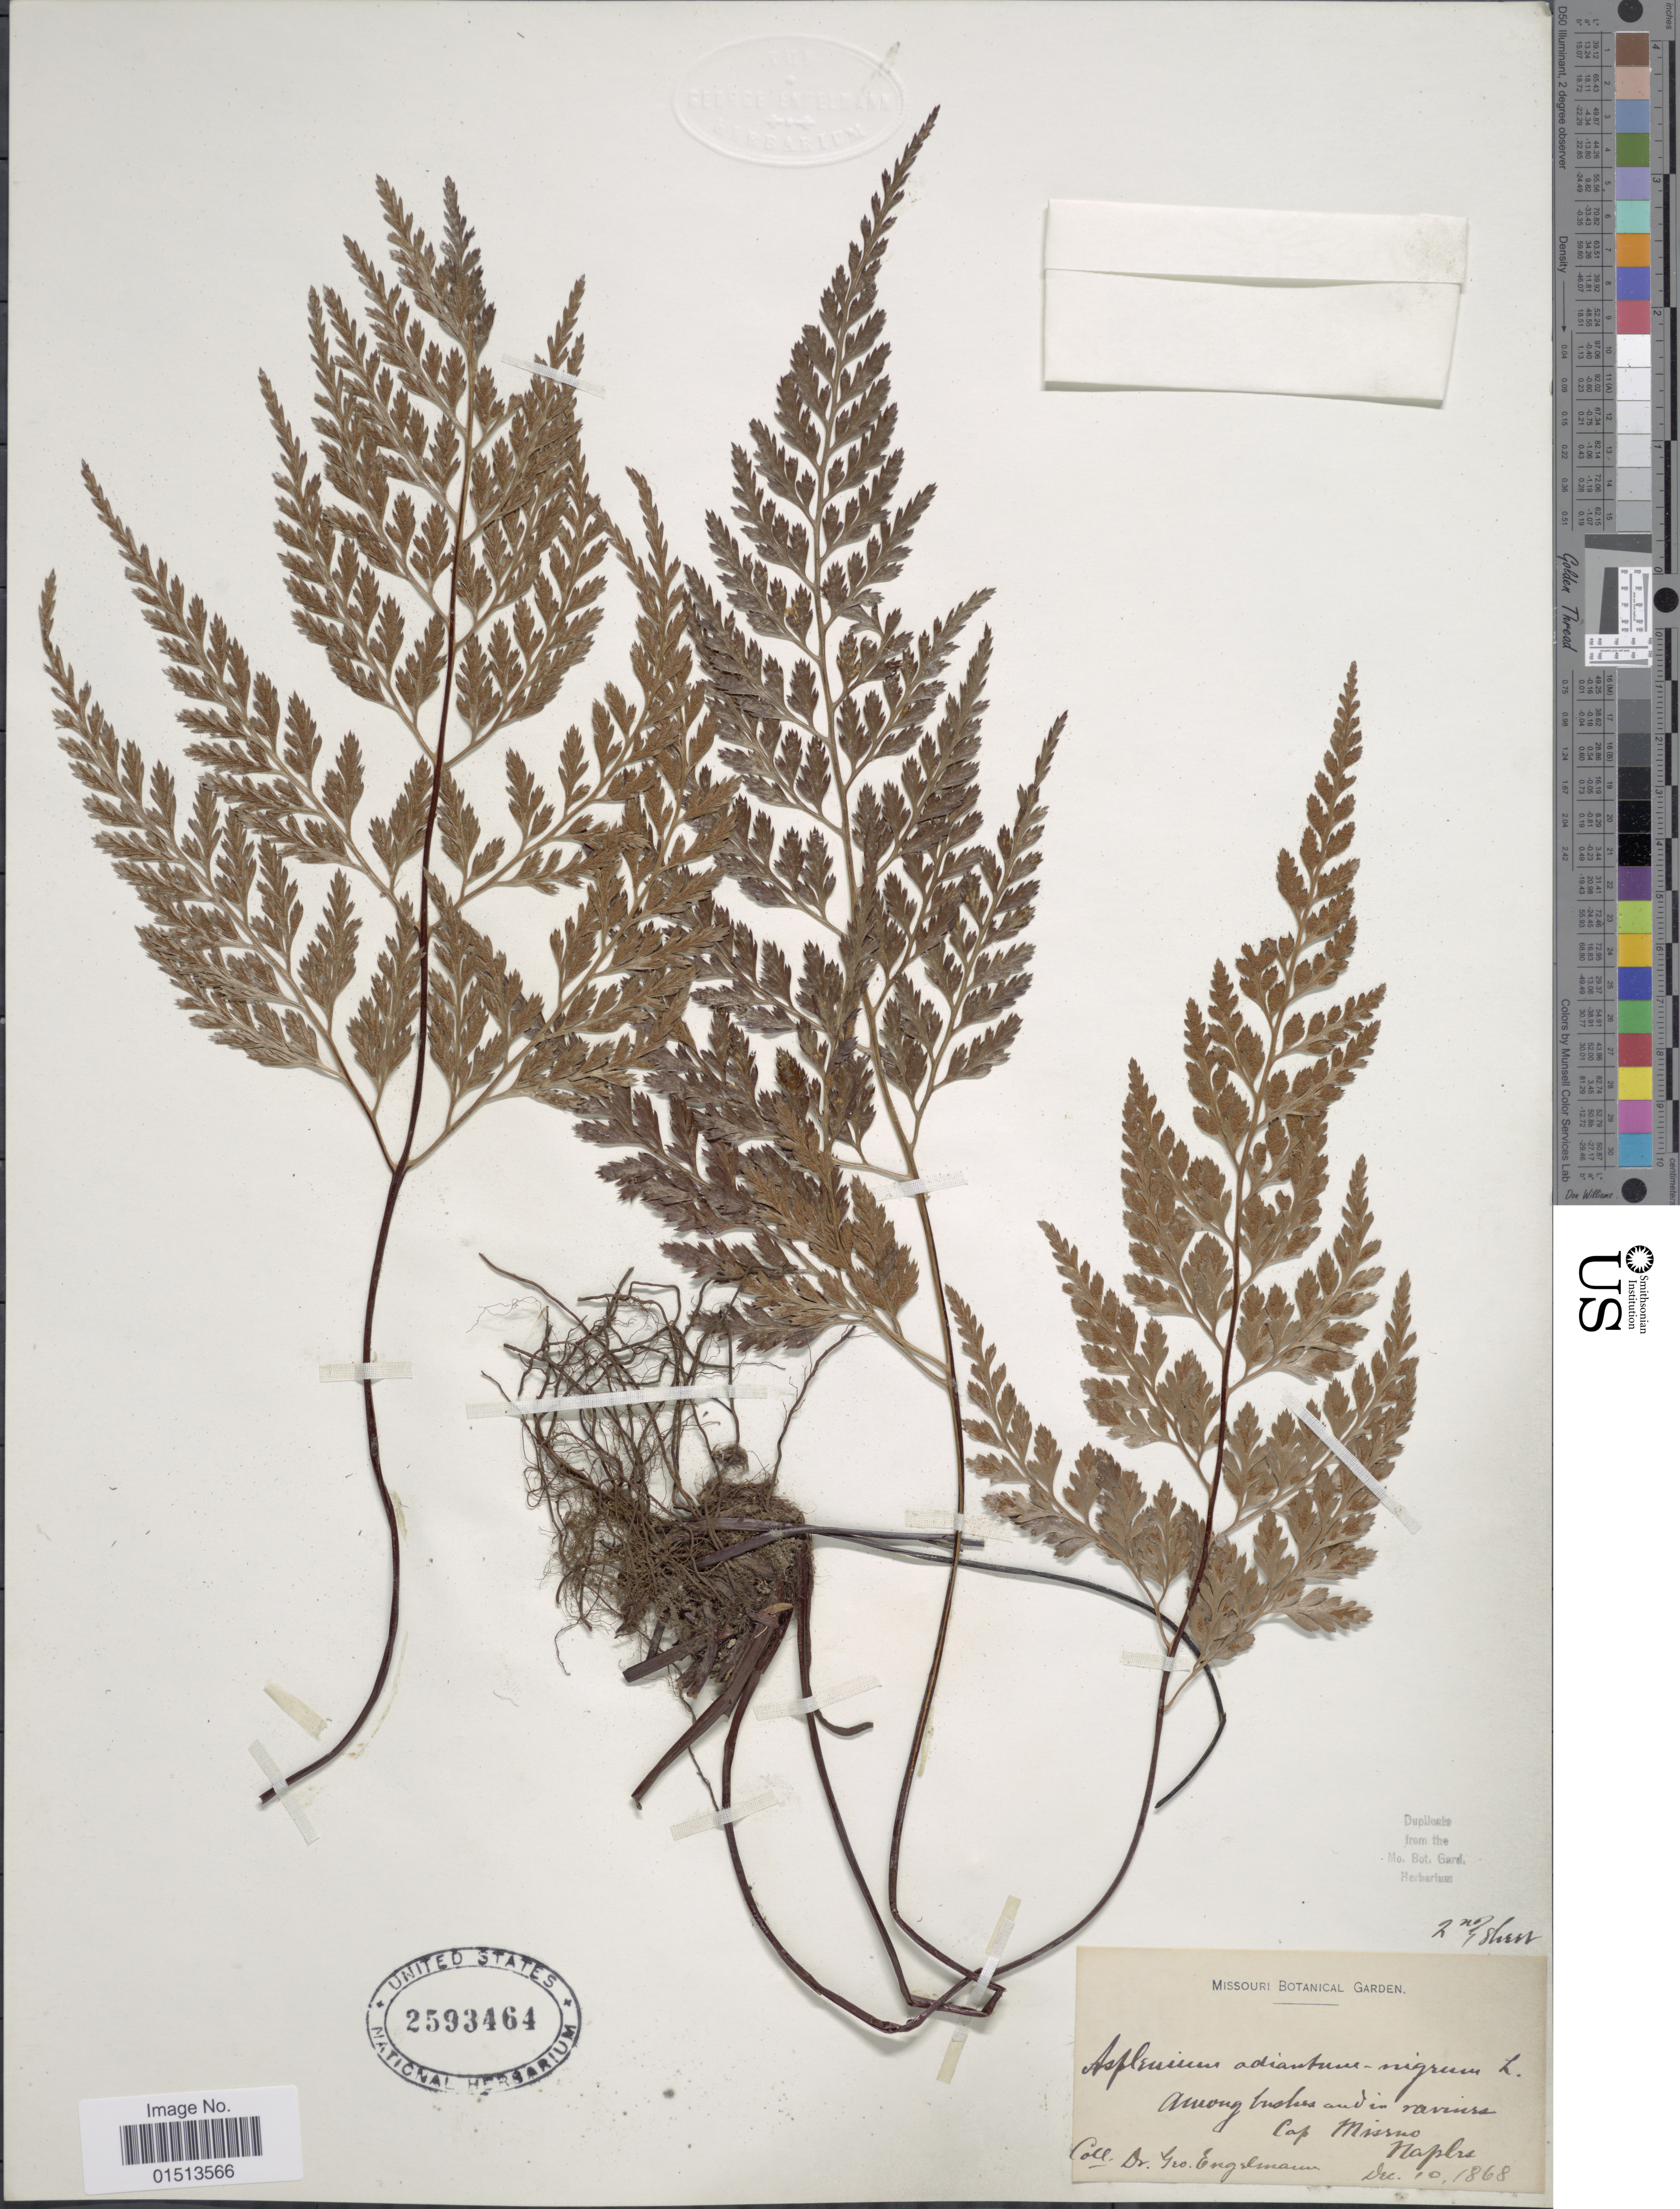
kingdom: Plantae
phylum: Tracheophyta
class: Polypodiopsida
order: Polypodiales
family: Aspleniaceae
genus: Asplenium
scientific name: Asplenium adiantum-nigrum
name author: L.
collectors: G. Engelmann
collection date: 1868-12-10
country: Italy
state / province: Campania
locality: Among brushes and in ravine Cap Misrno Naplre. [interpreted]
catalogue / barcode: US 2593464